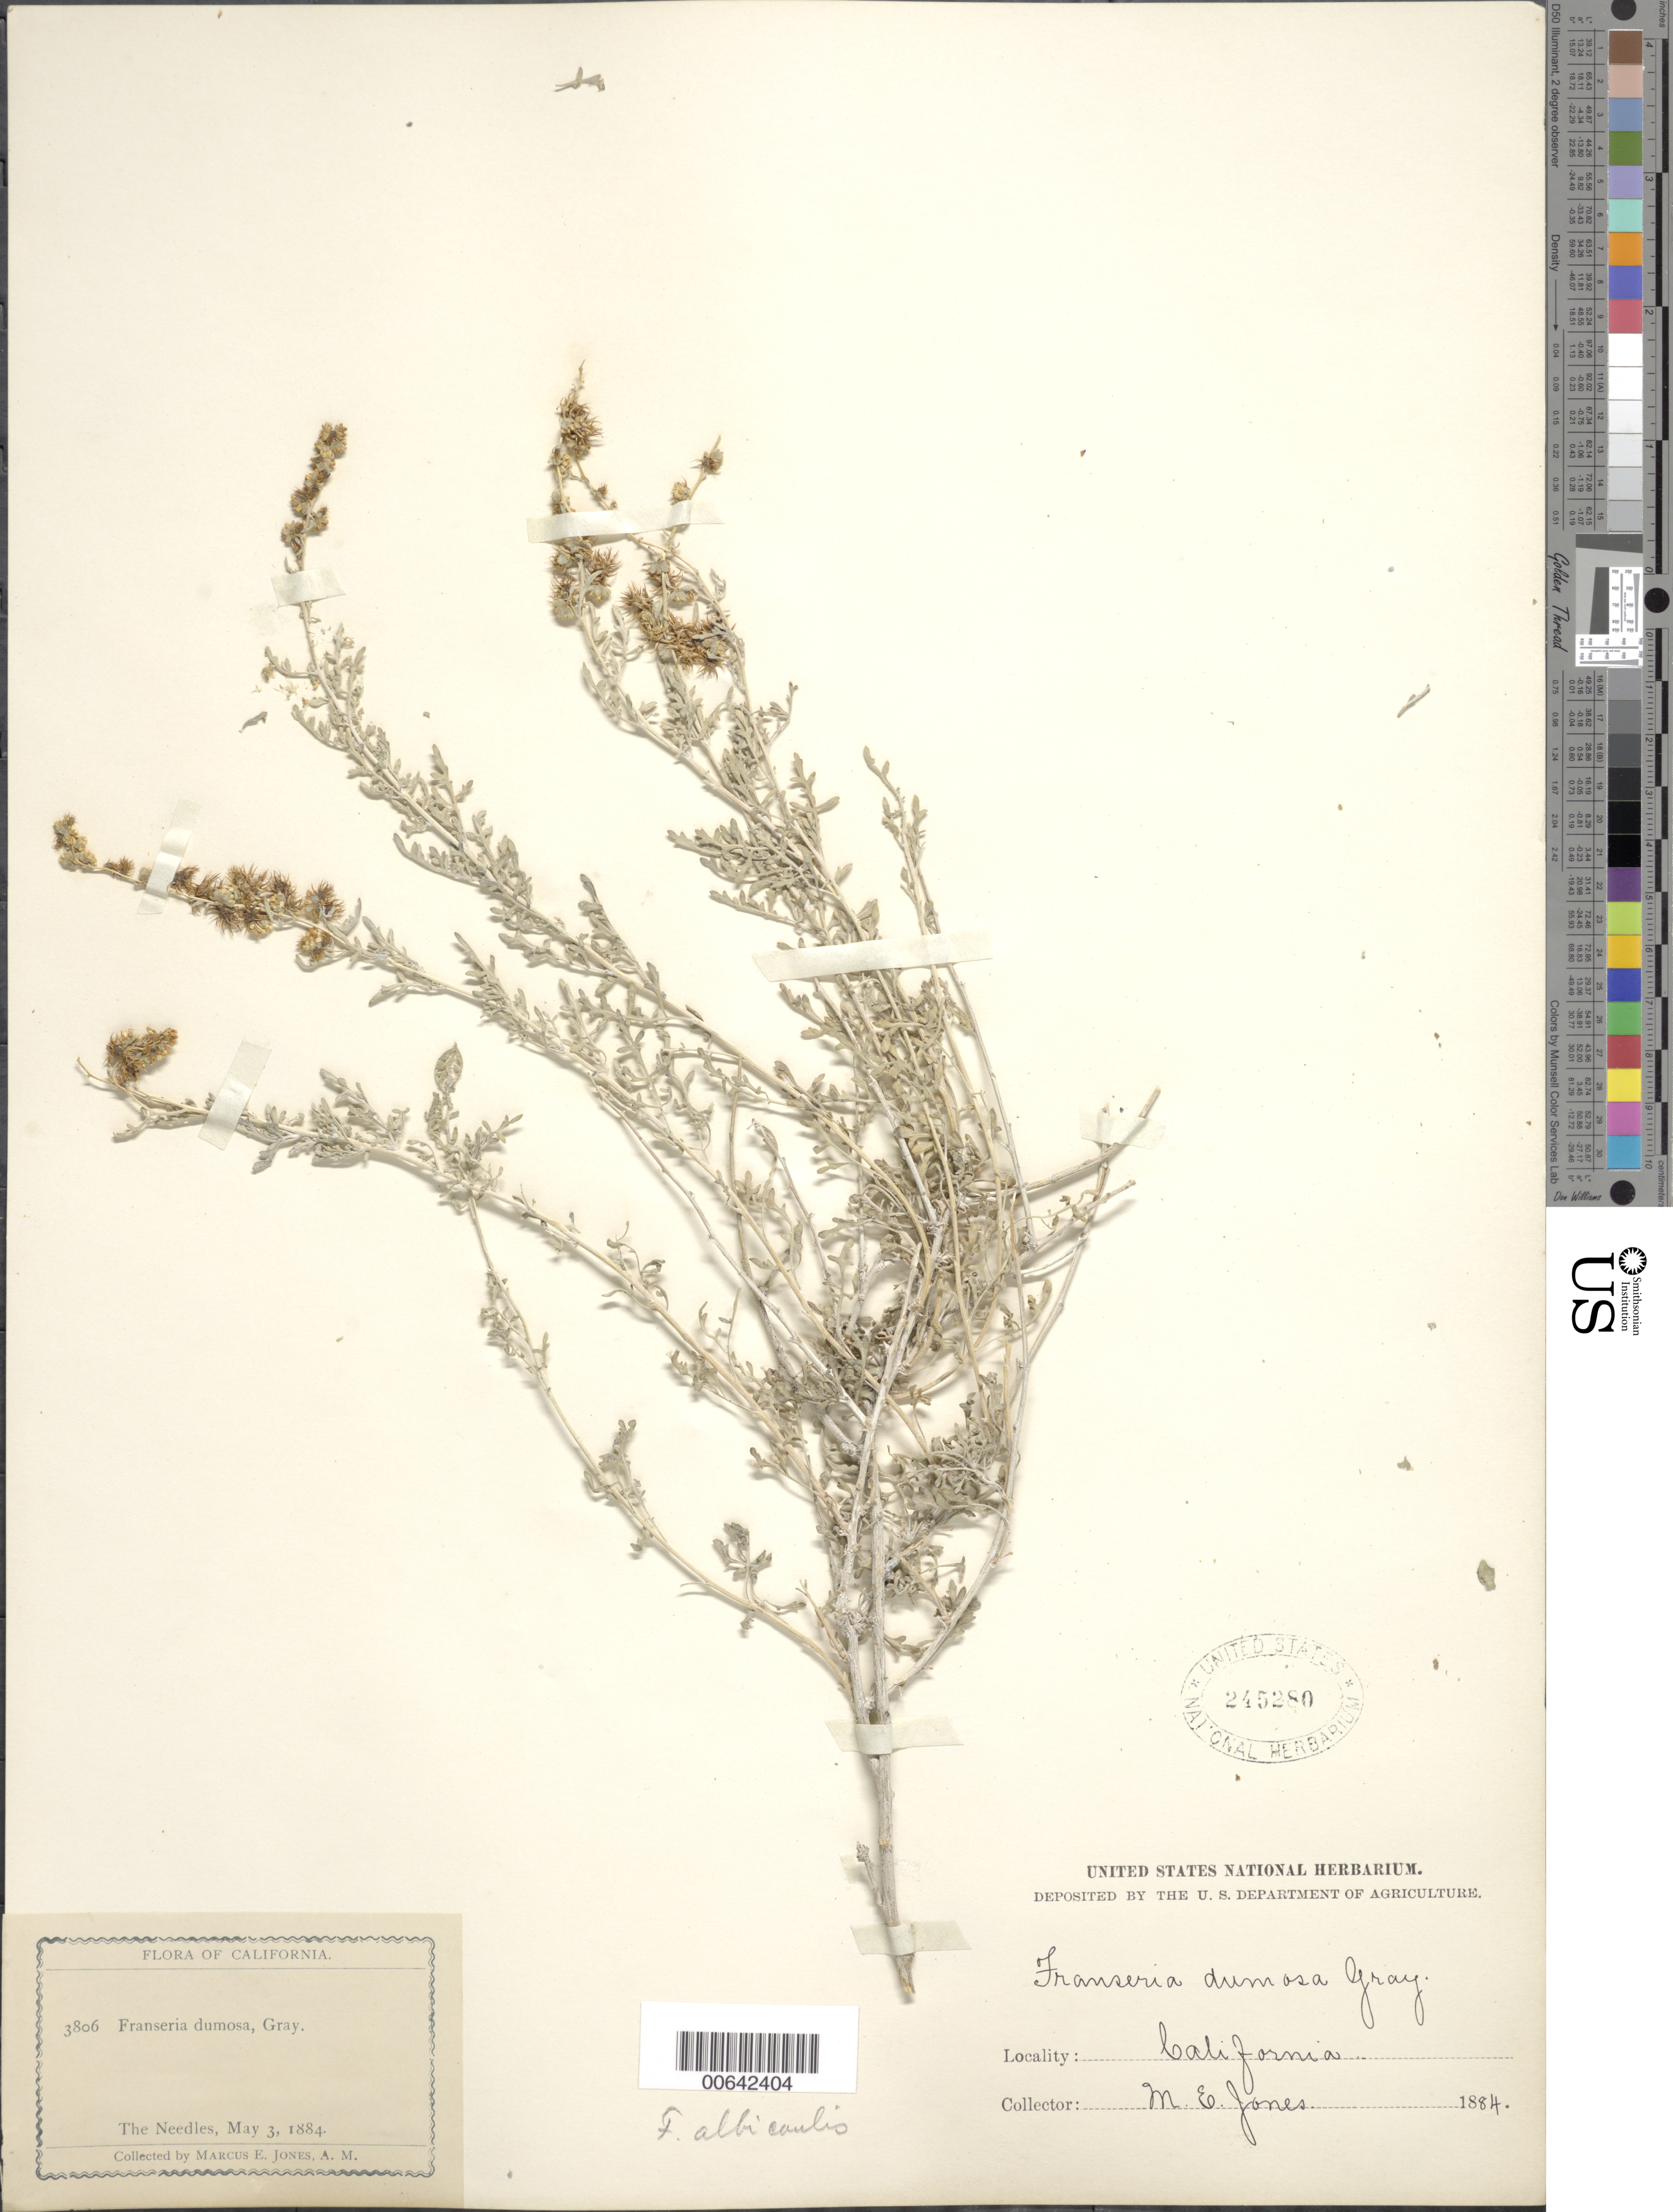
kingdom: Plantae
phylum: Tracheophyta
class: Magnoliopsida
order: Asterales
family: Asteraceae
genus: Franseria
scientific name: Franseria dumosa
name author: A. Gray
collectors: M. E. Jones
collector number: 3806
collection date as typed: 03 May 1884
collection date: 1884-05-03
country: United States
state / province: California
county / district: San Bernardino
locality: The Needles.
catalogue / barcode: US 245280